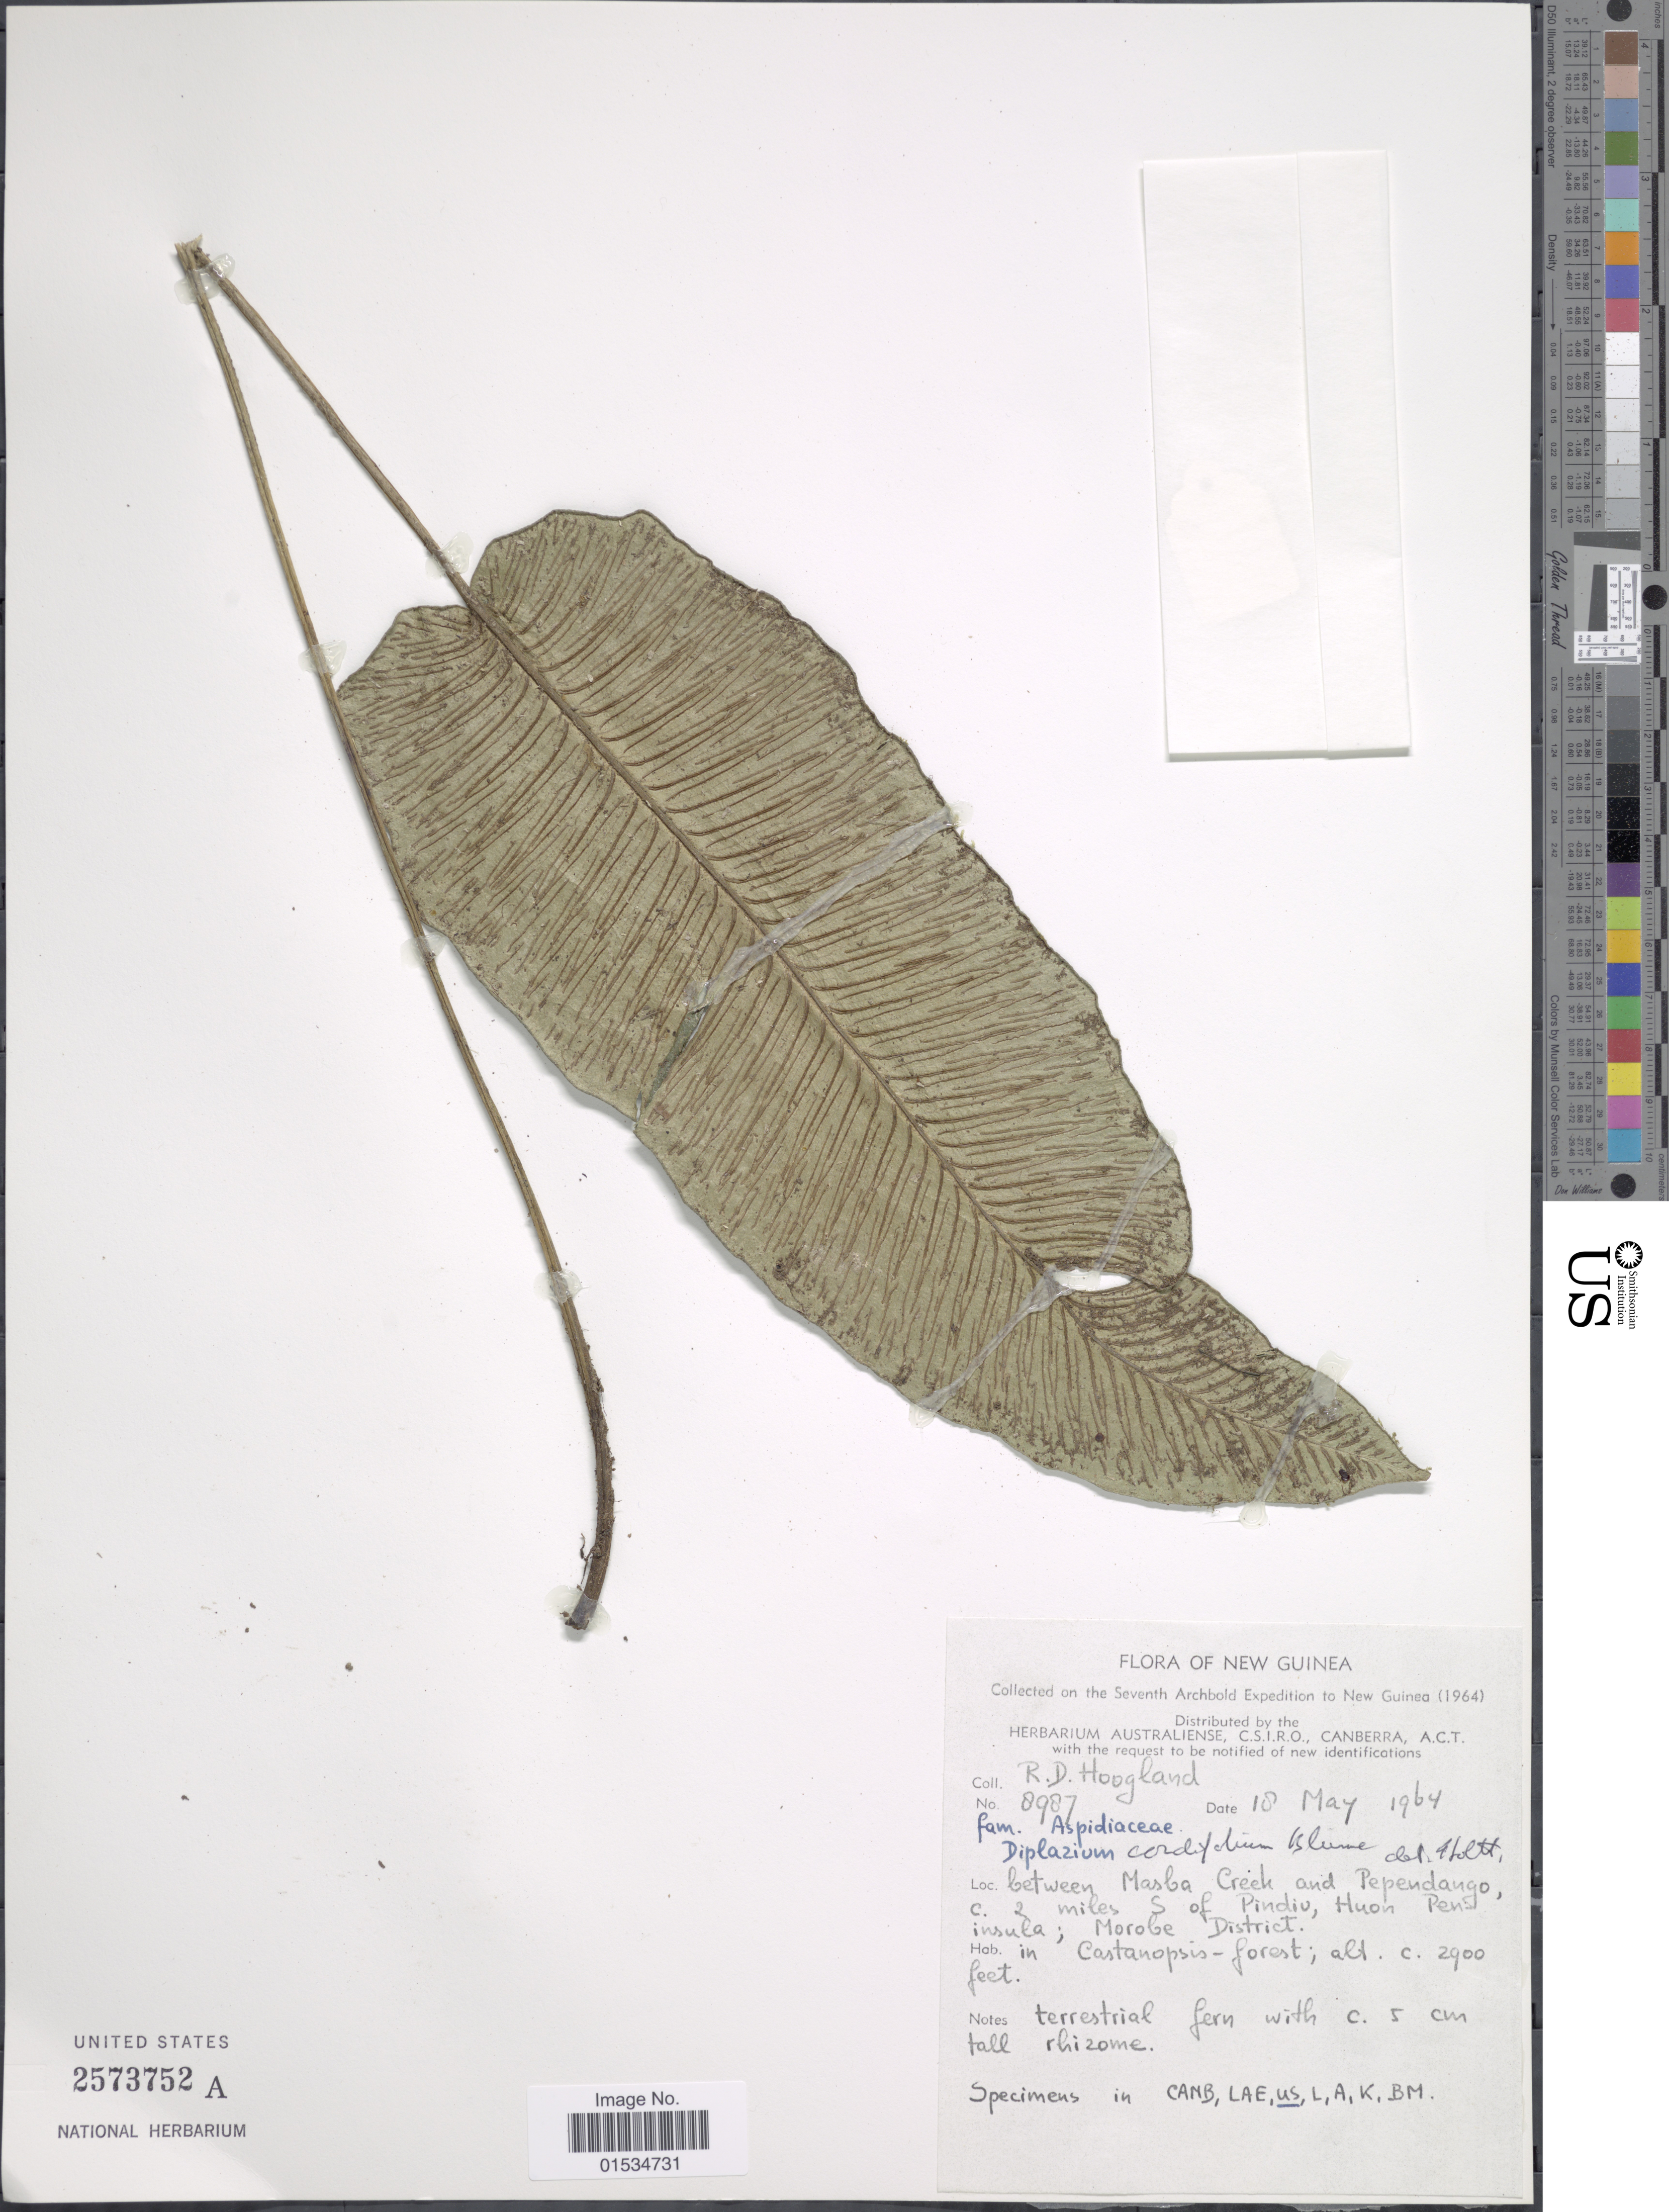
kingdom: Plantae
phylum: Tracheophyta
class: Polypodiopsida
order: Polypodiales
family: Athyriaceae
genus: Diplazium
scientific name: Diplazium cordifolium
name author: Blume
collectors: R. D. Hoogland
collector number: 8987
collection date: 1964-05-18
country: Papua New Guinea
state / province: Morobe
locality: New Guinea, between Masba Creek and Pependango, c. 2 miles S of Pindiv, Huon Peninsula; Morobe District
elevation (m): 884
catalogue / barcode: US 2573752A